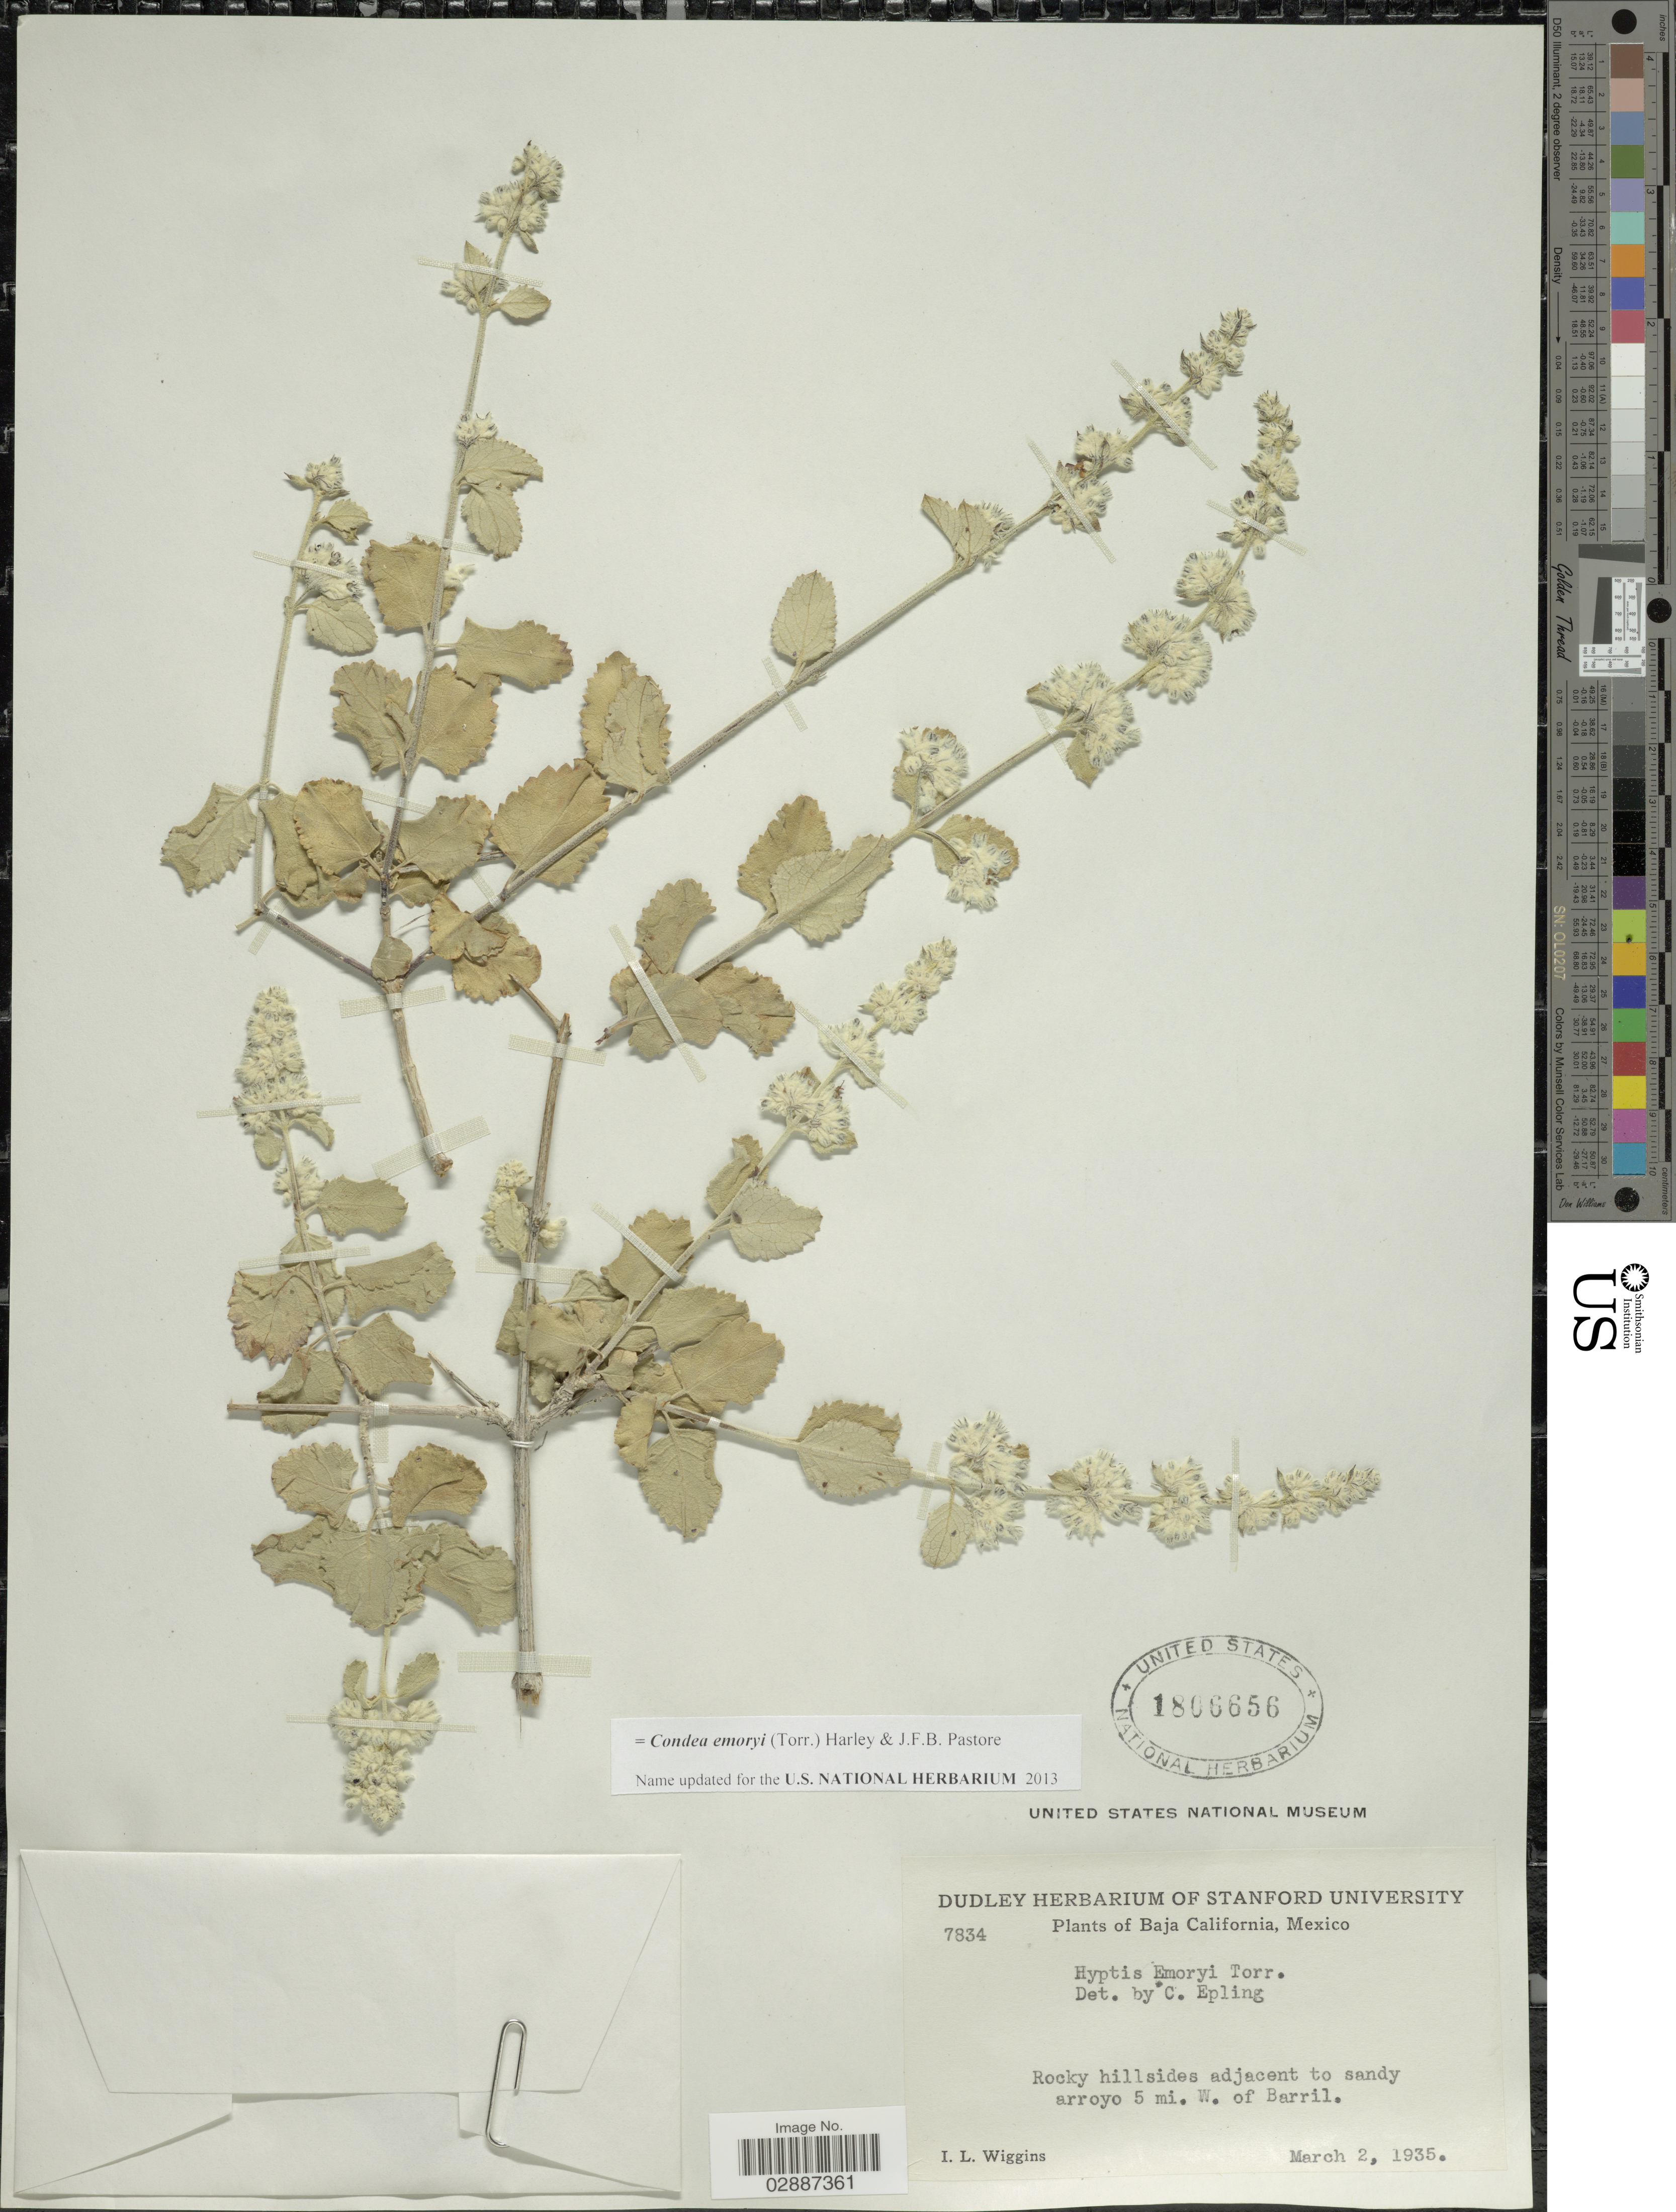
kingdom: Plantae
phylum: Tracheophyta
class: Magnoliopsida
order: Lamiales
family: Lamiaceae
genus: Condea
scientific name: Condea emoryi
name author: (Torr.) Harley & J.F.B. Pastore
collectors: I. L. Wiggins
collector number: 7834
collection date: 1935-03-02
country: Mexico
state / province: Baja California Norte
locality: Rocky hillsides adjacent to sandy arroyo 5 mi. W. of Barril.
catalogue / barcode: US 1806656